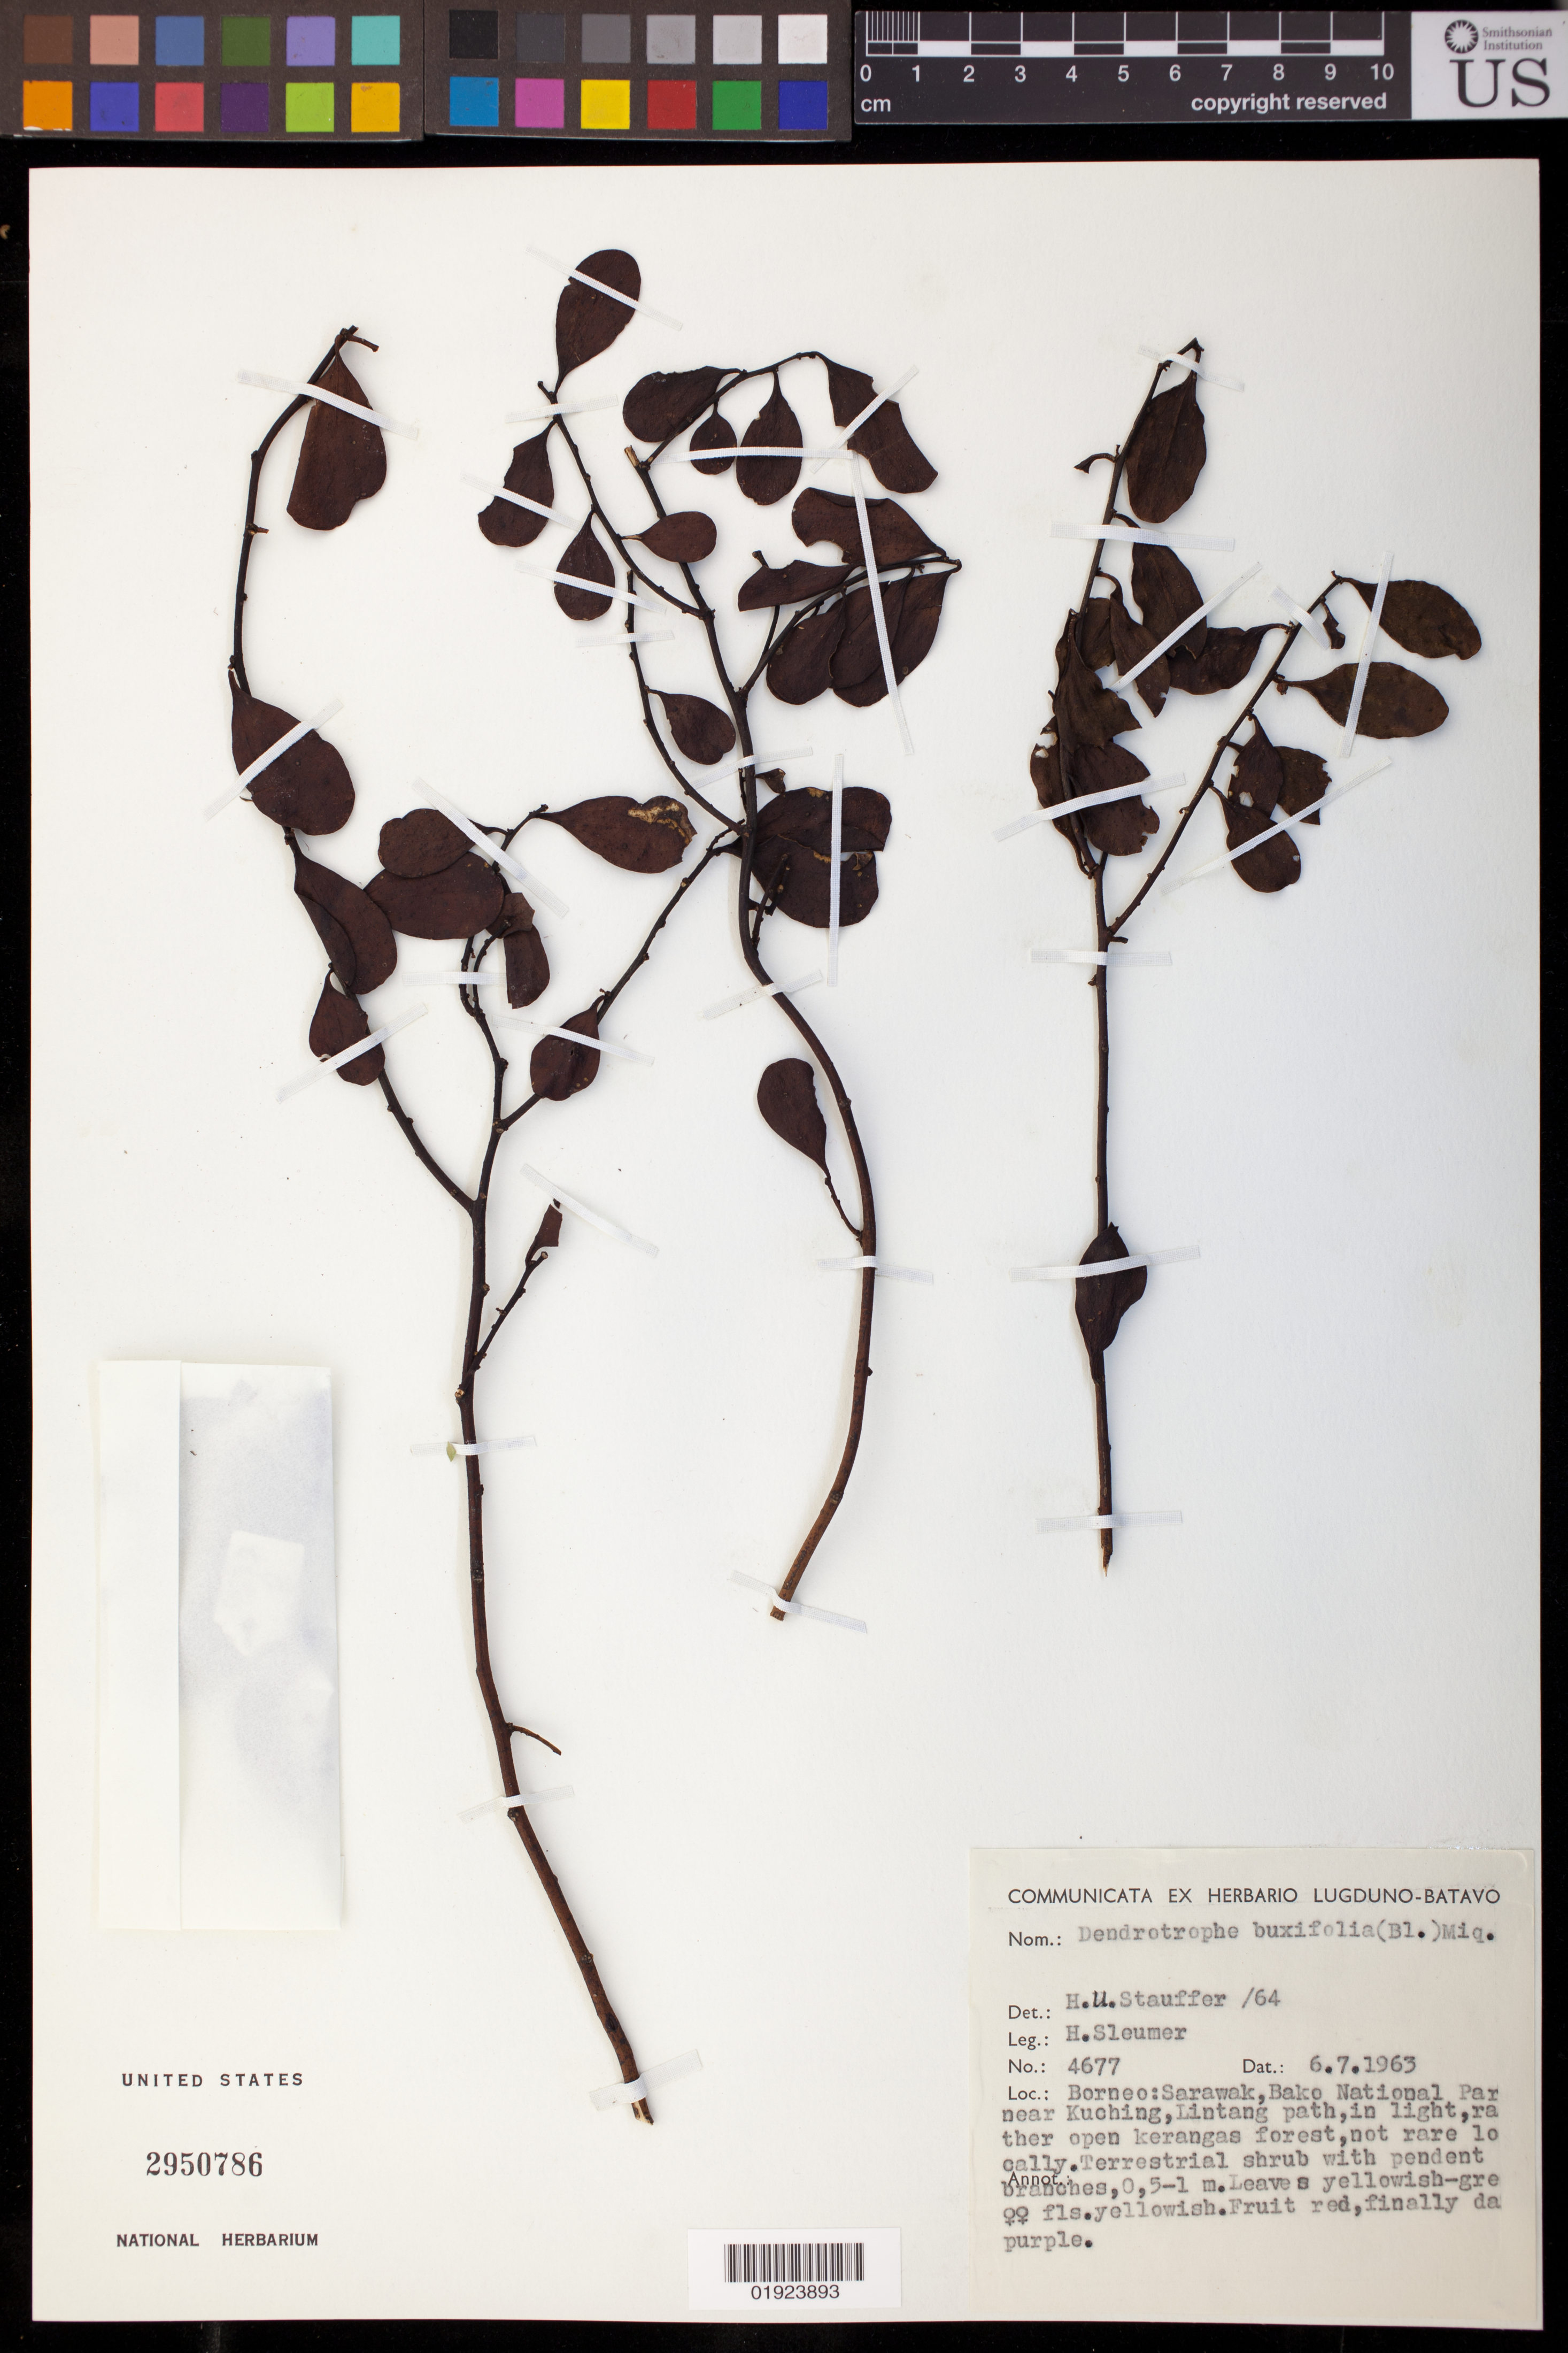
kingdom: Plantae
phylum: Tracheophyta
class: Magnoliopsida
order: Santalales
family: Amphorogynaceae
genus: Dendrotrophe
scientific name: Dendrotrophe buxifolia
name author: Miq.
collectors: H. O. Sleumer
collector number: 4677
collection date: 1963-07-06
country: Malaysia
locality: Borneo: Sarawak, Bako National Par near Kuching, Lintang path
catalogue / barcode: US 2950786